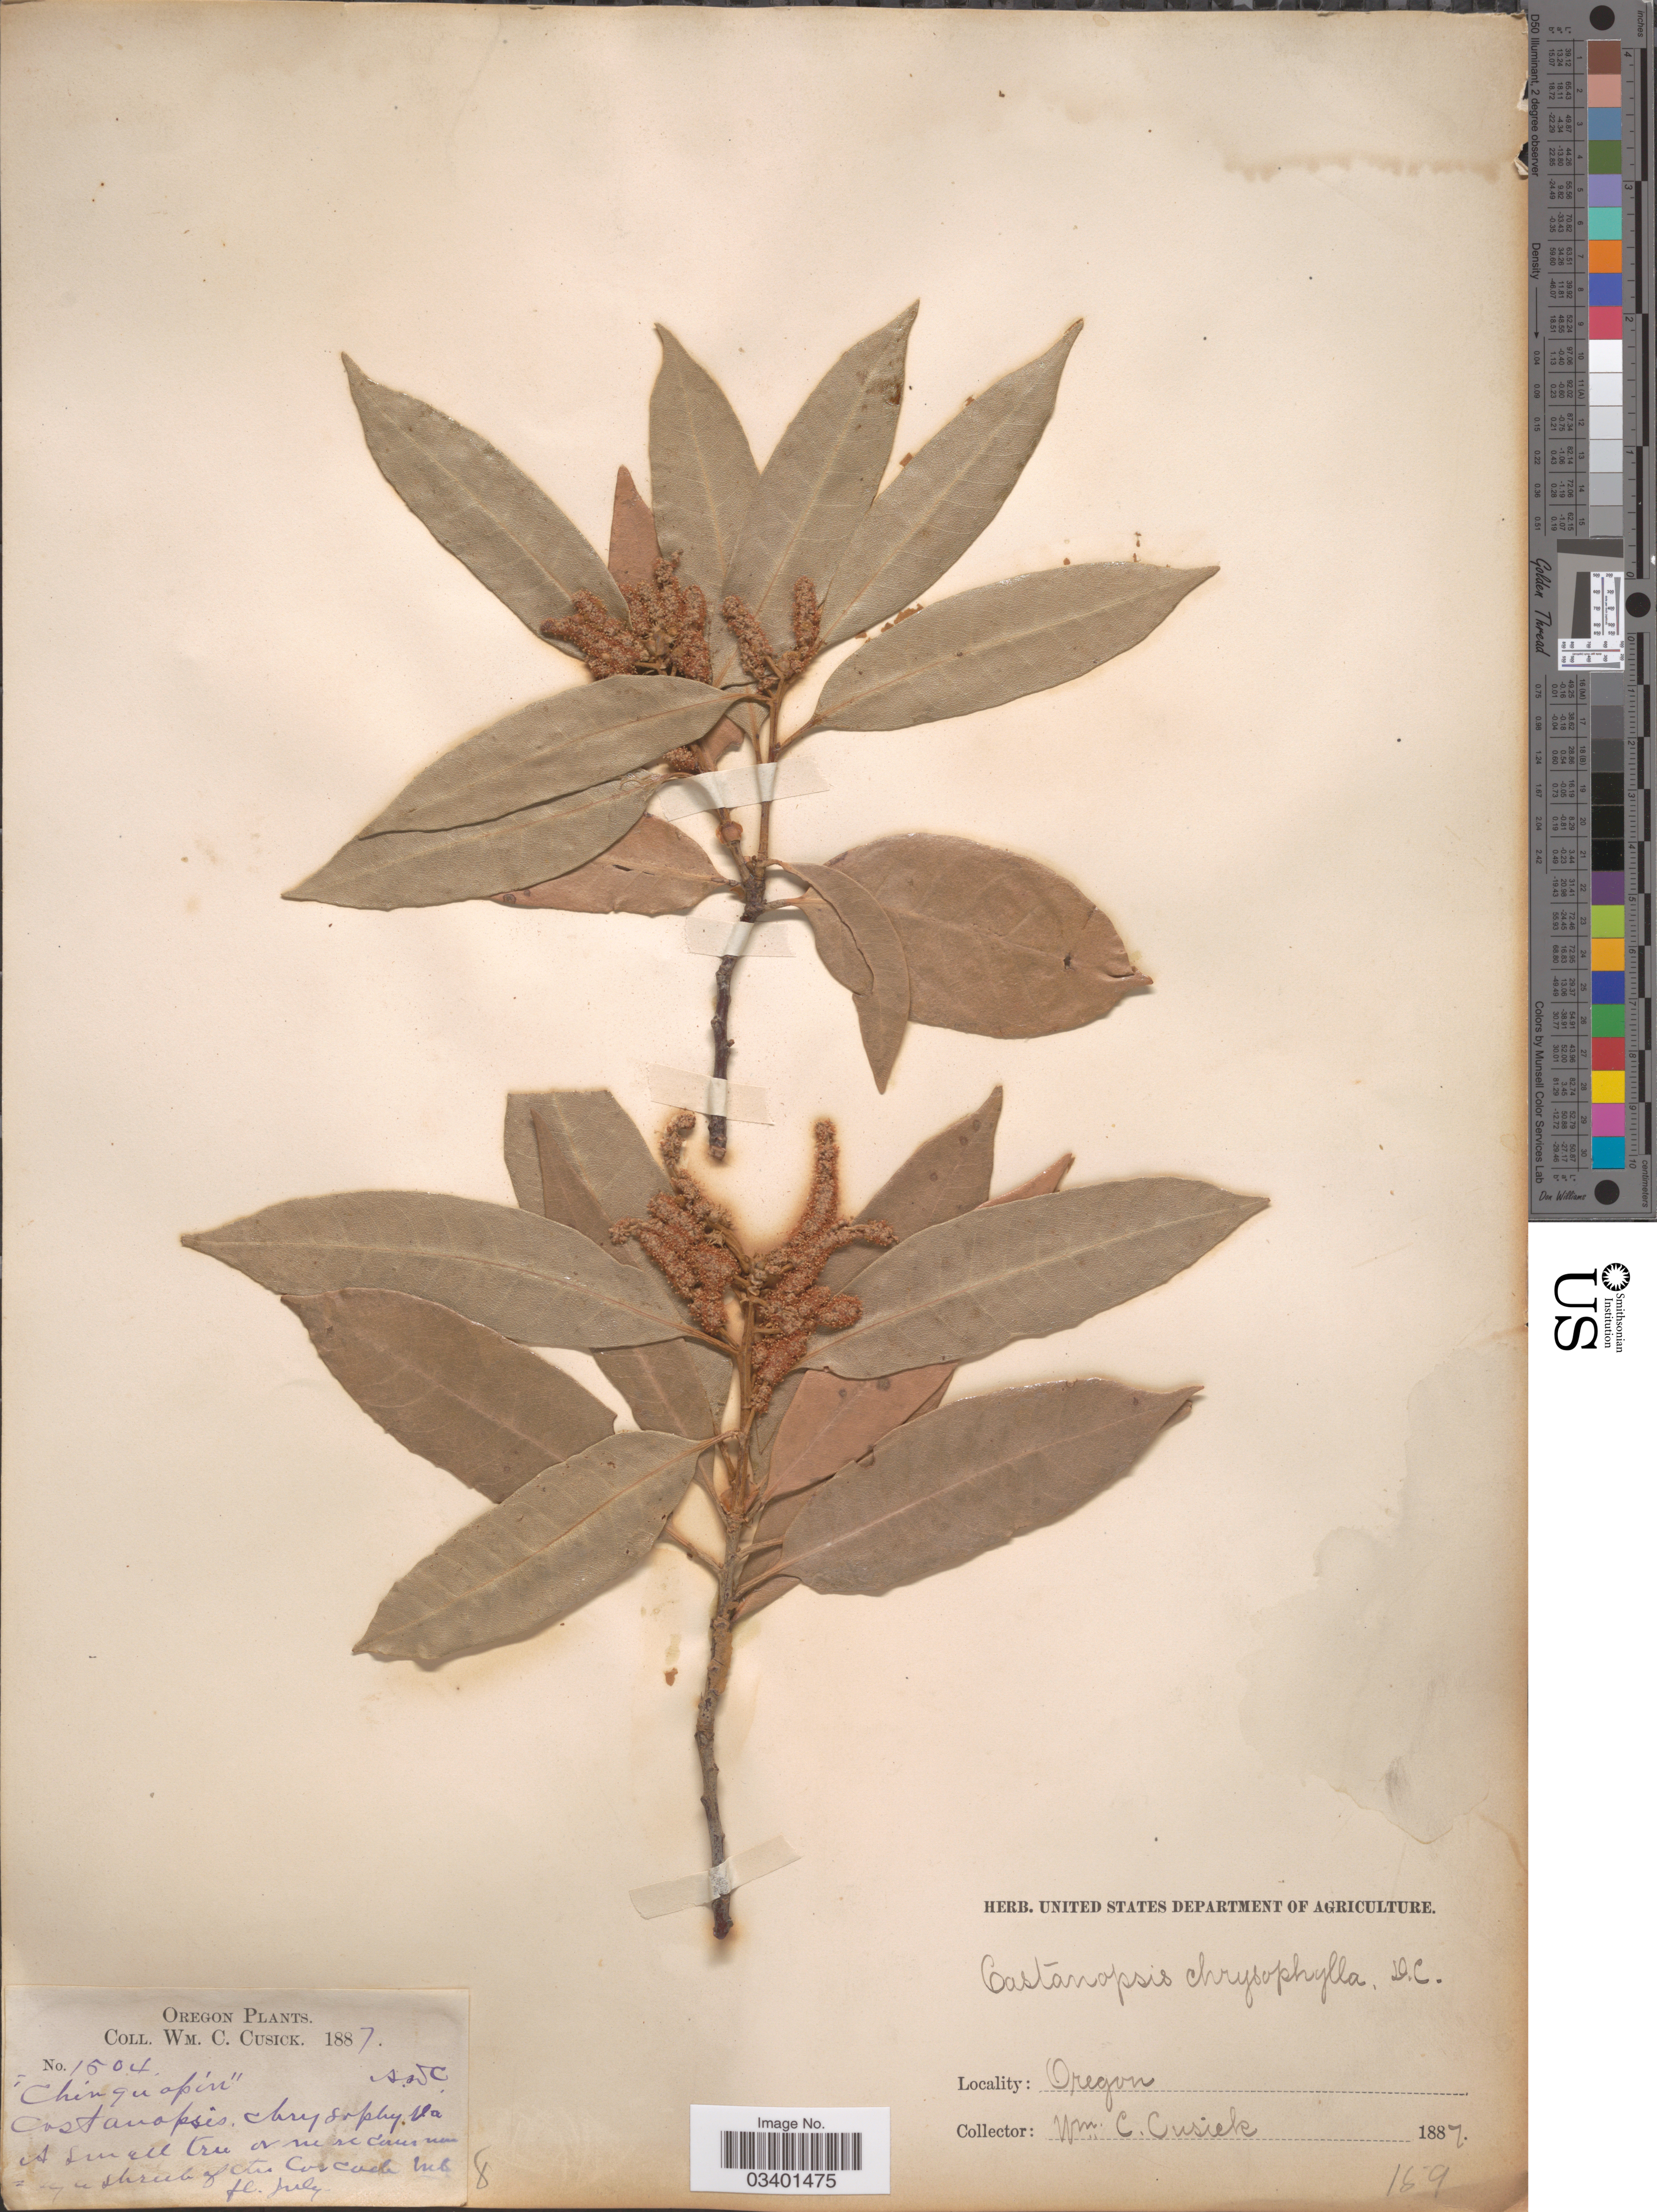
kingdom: Plantae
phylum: Tracheophyta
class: Magnoliopsida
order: Fagales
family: Fagaceae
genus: Chrysolepis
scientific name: Chrysolepis chrysophylla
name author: (Douglas ex Hook.) Hjelmq.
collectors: W. C. Cusick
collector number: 1504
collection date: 1887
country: United States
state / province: Oregon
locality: Cascade Mts.